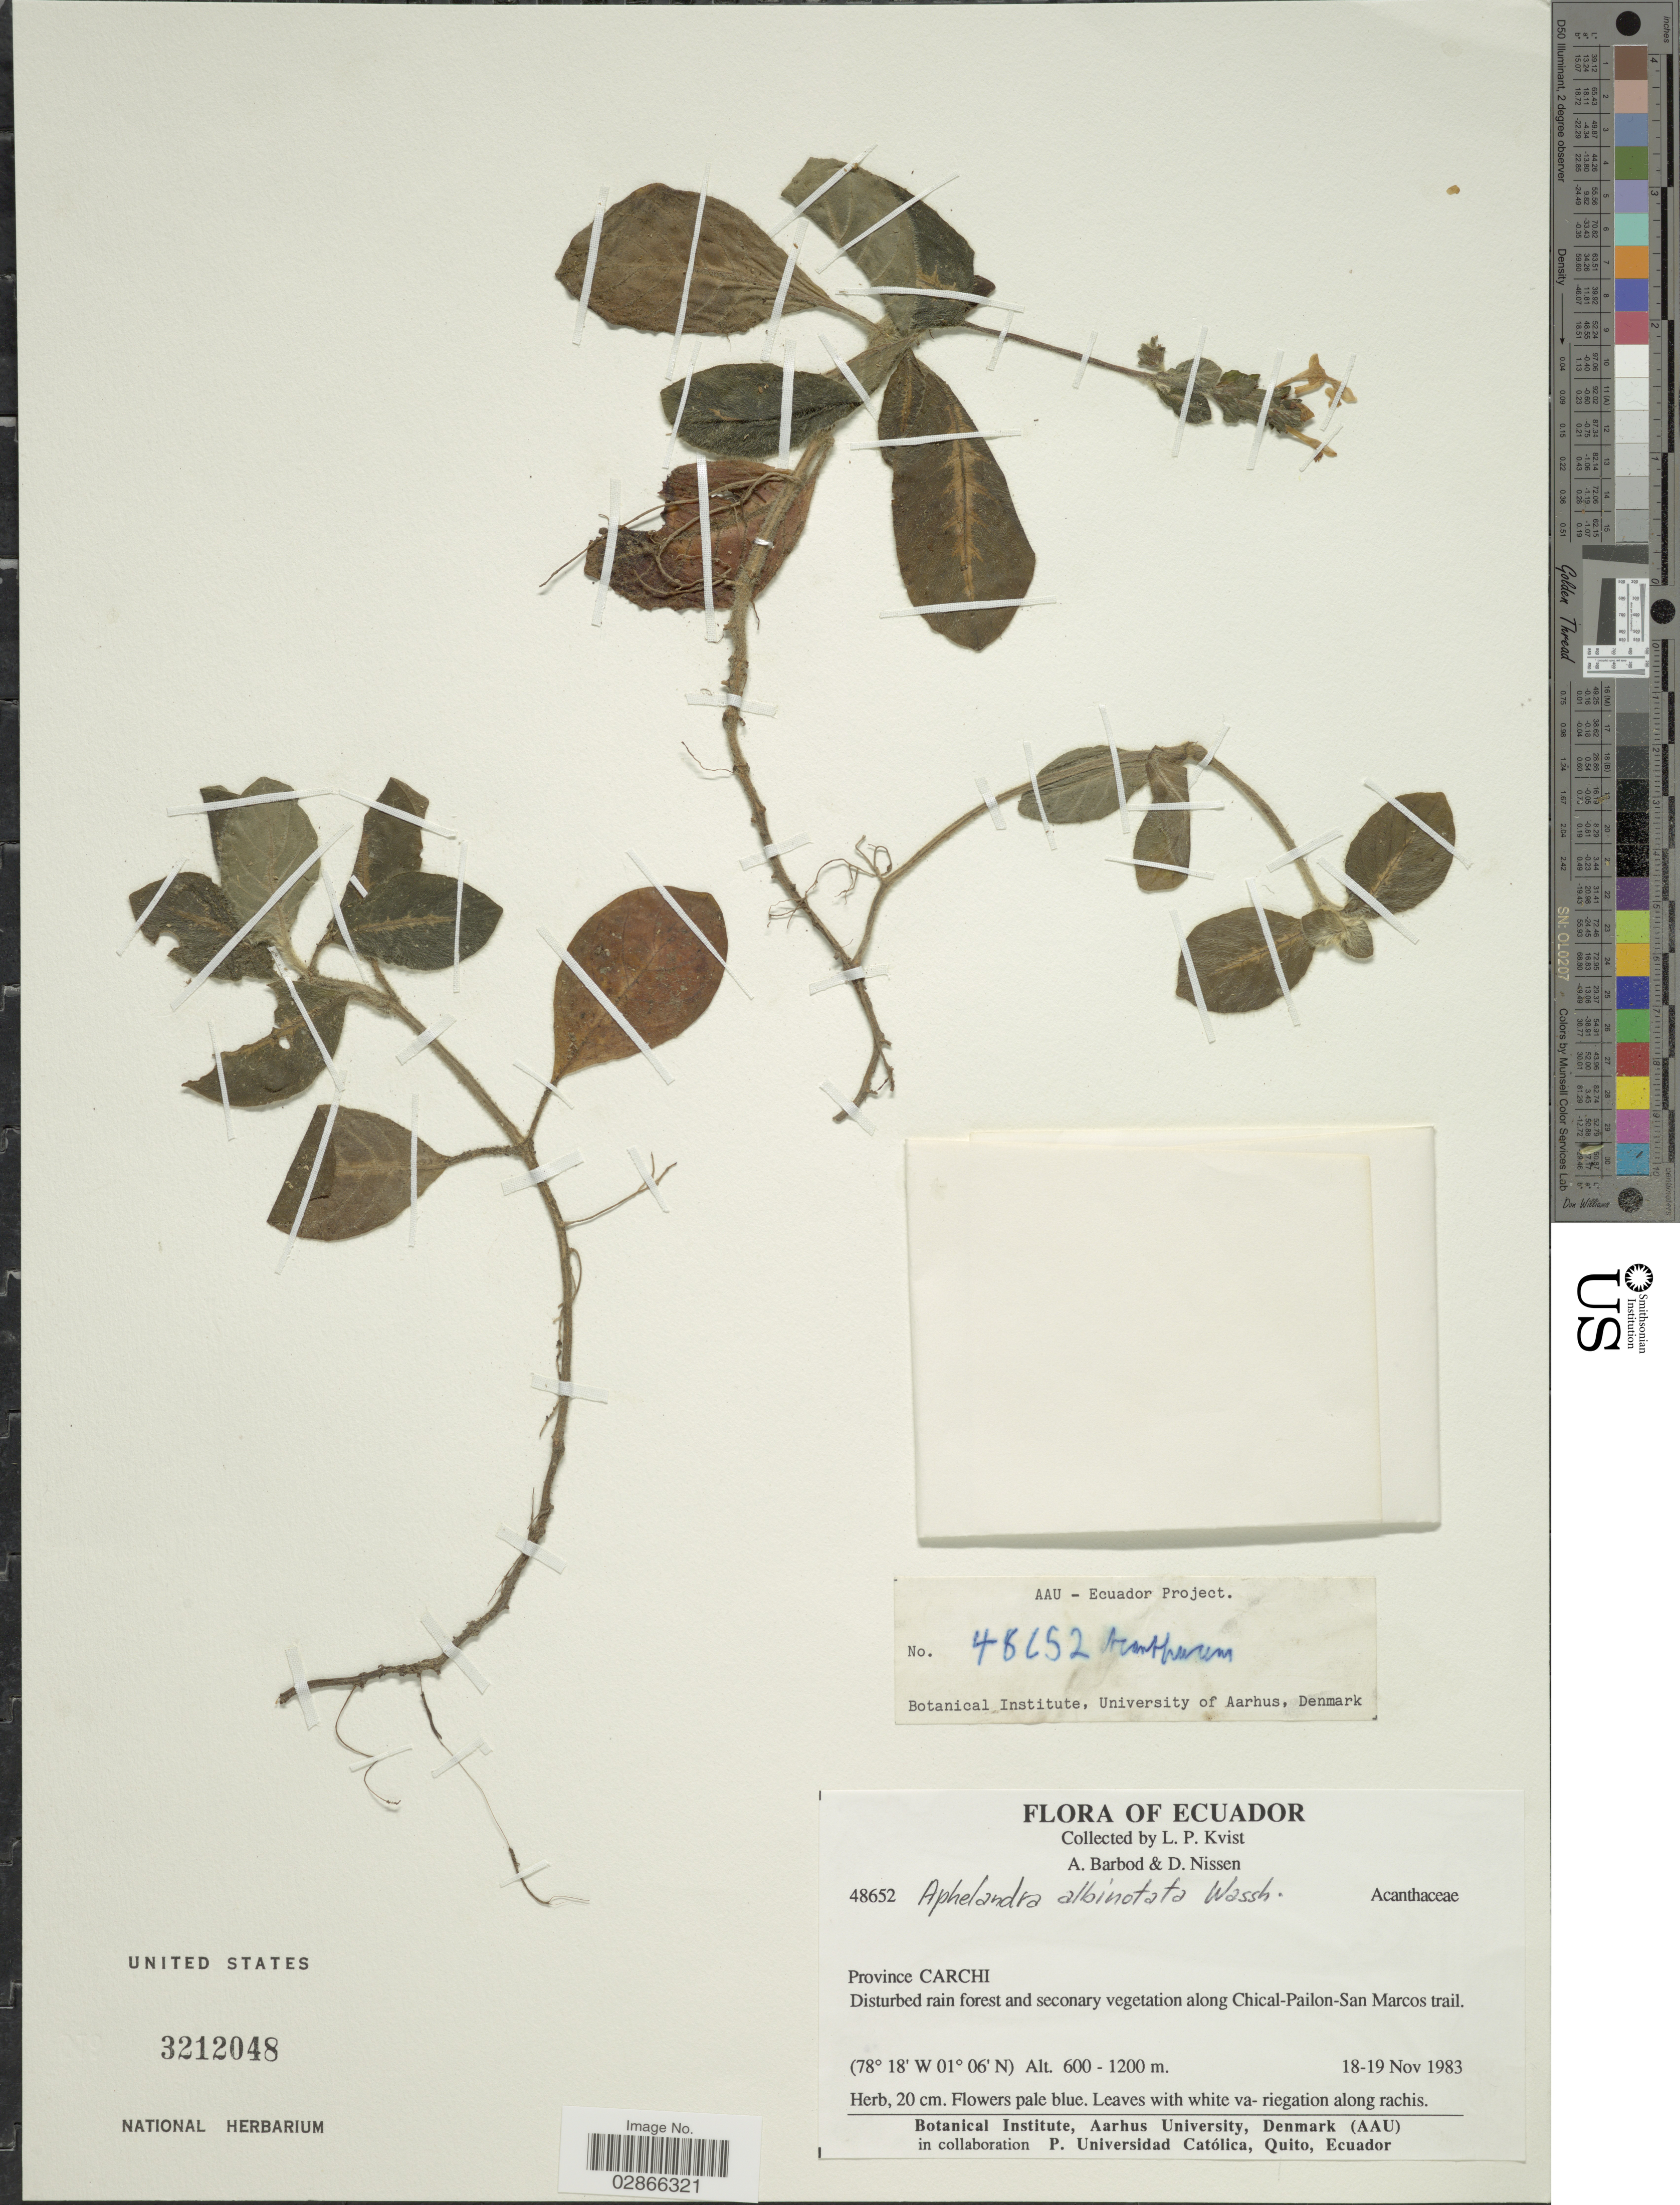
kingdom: Plantae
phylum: Tracheophyta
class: Magnoliopsida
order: Lamiales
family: Acanthaceae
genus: Aphelandra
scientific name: Aphelandra albinotata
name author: Wassh.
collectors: L. P. Kvist, A. Barbod & D. Nissen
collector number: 48652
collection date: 1983-11-18/1983-11-19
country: Ecuador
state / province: Carchi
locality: Disturbed rain forest and secondary vegetation along Chical-Pailon-San Marcos trail.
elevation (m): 600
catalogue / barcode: US 3212048